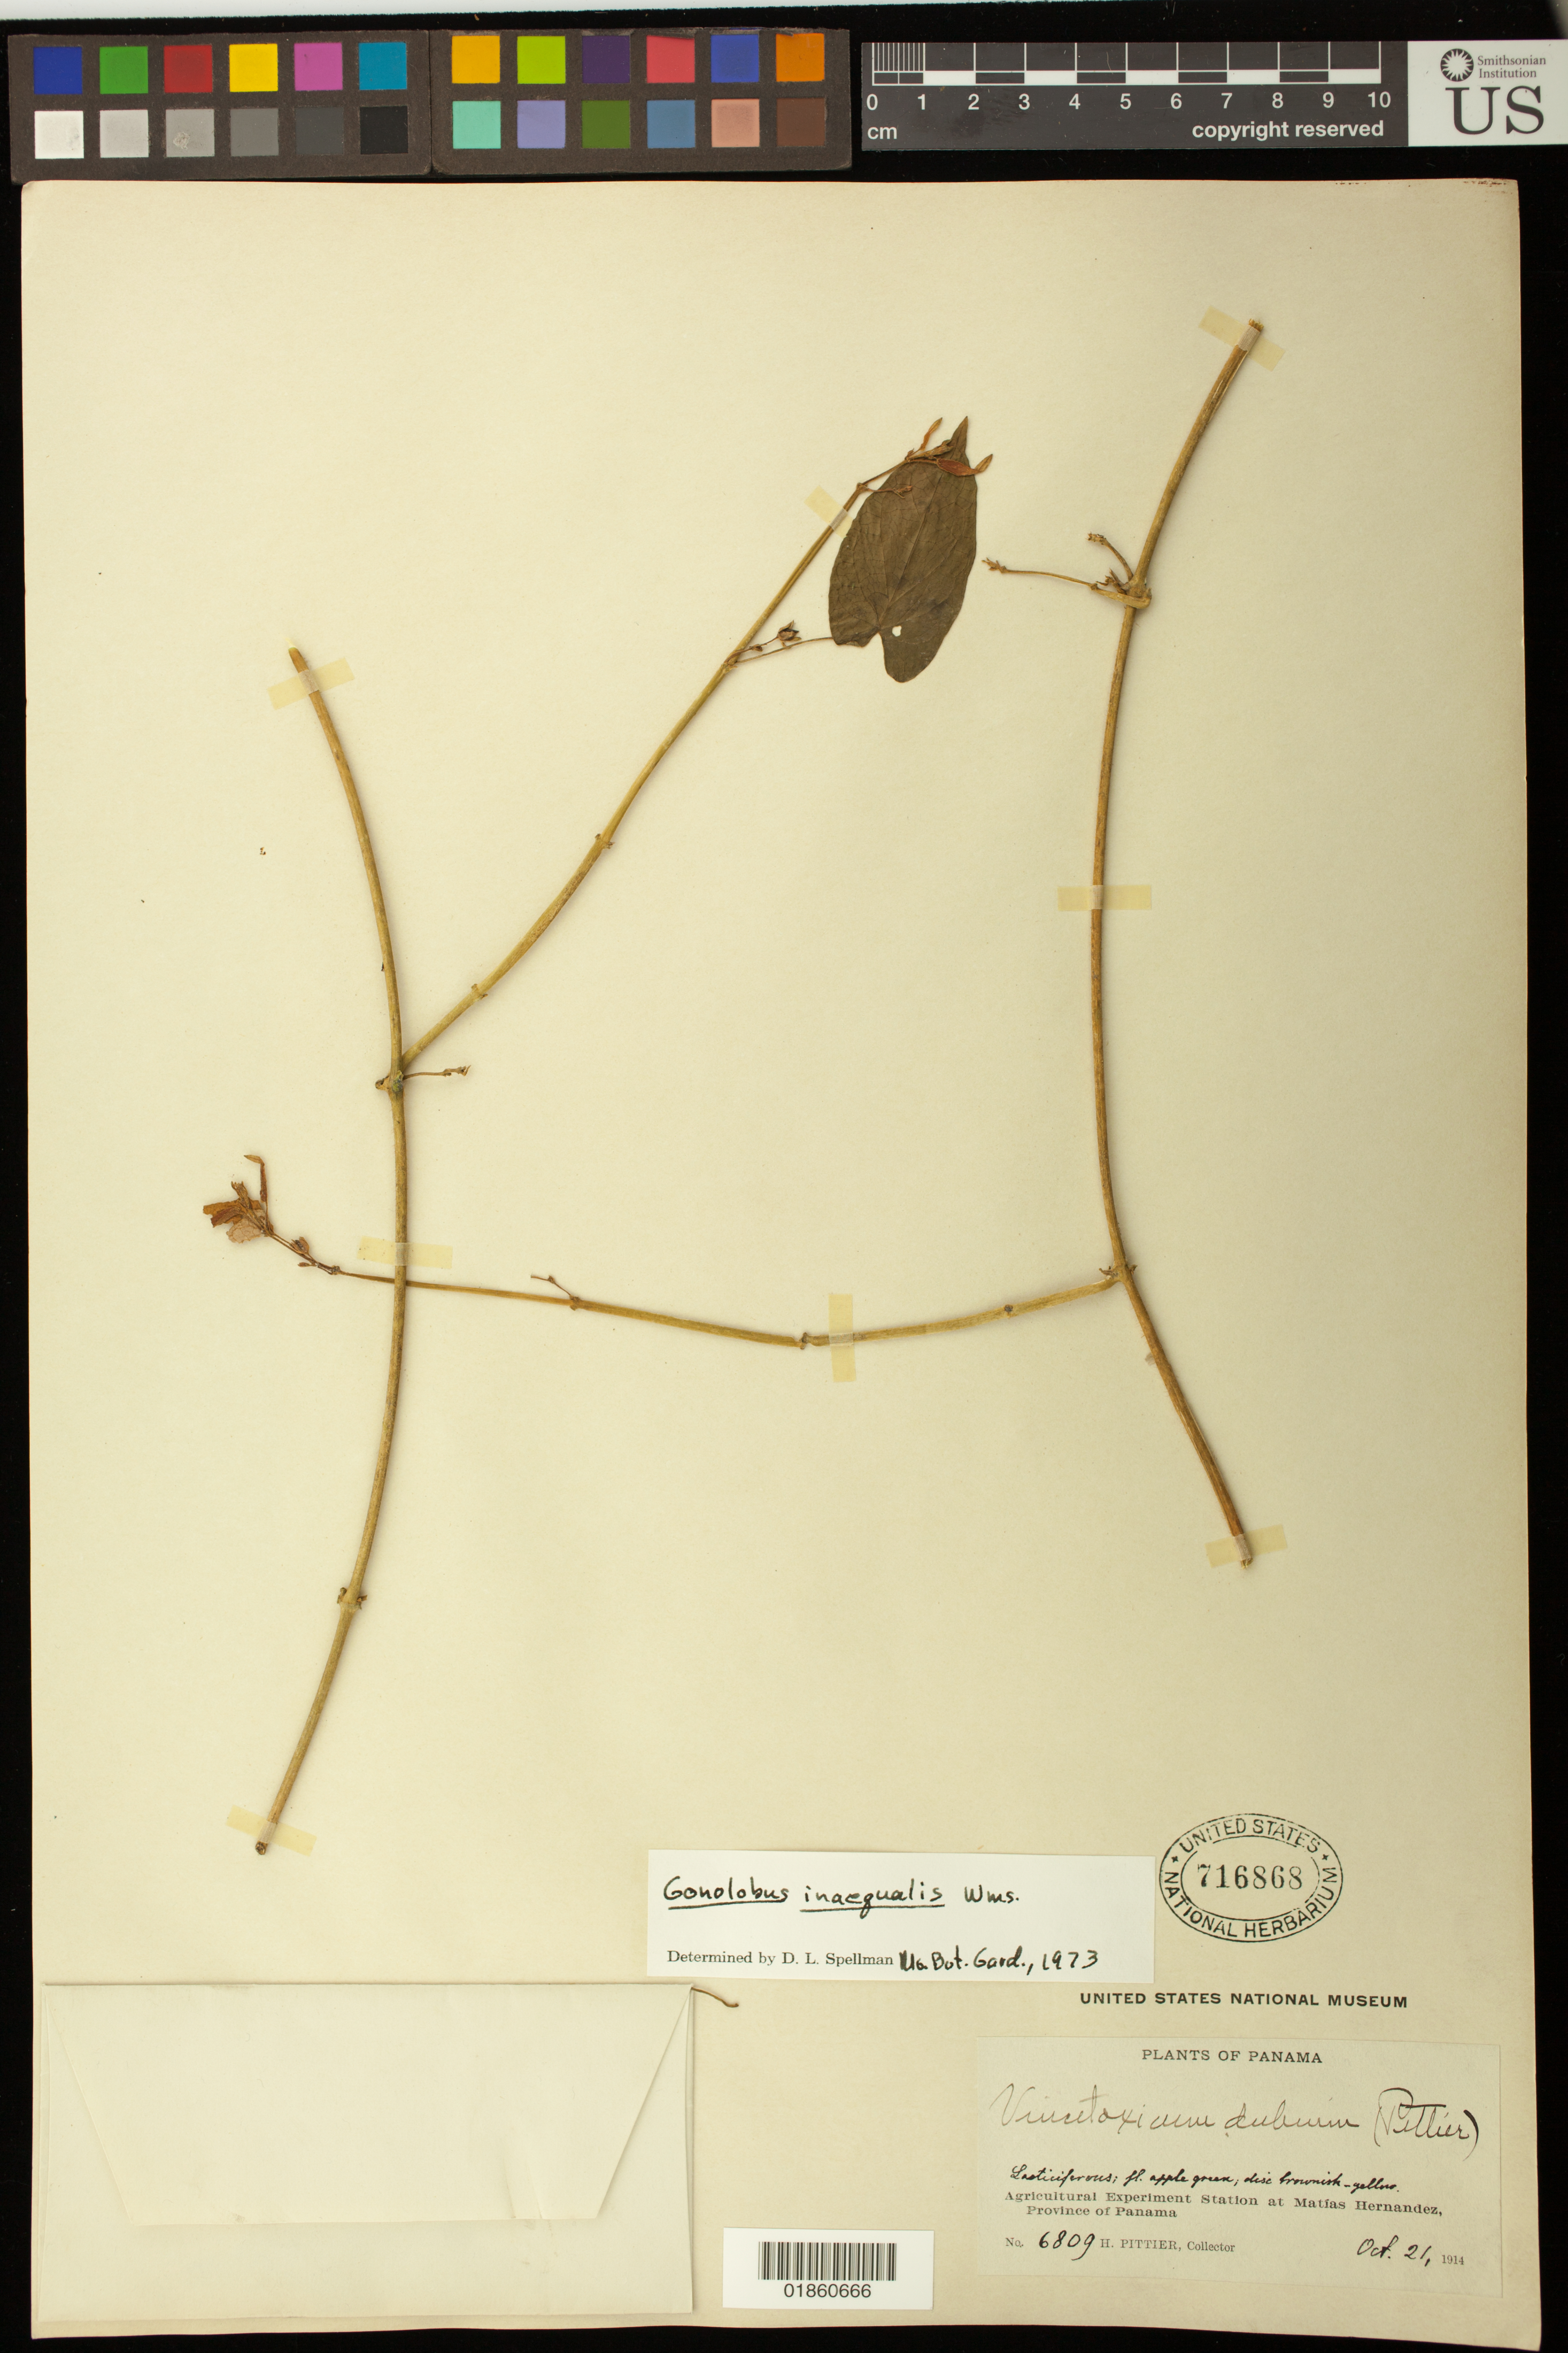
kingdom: Plantae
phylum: Tracheophyta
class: Magnoliopsida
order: Gentianales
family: Apocynaceae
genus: Gonolobus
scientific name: Gonolobus inaequalis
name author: L.O. Williams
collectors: H. F. Pittier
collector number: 6809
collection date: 1914-10-21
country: Panama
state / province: Panamá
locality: Agricultural Experiment Station at Matias Hernandez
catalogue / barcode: US 716868